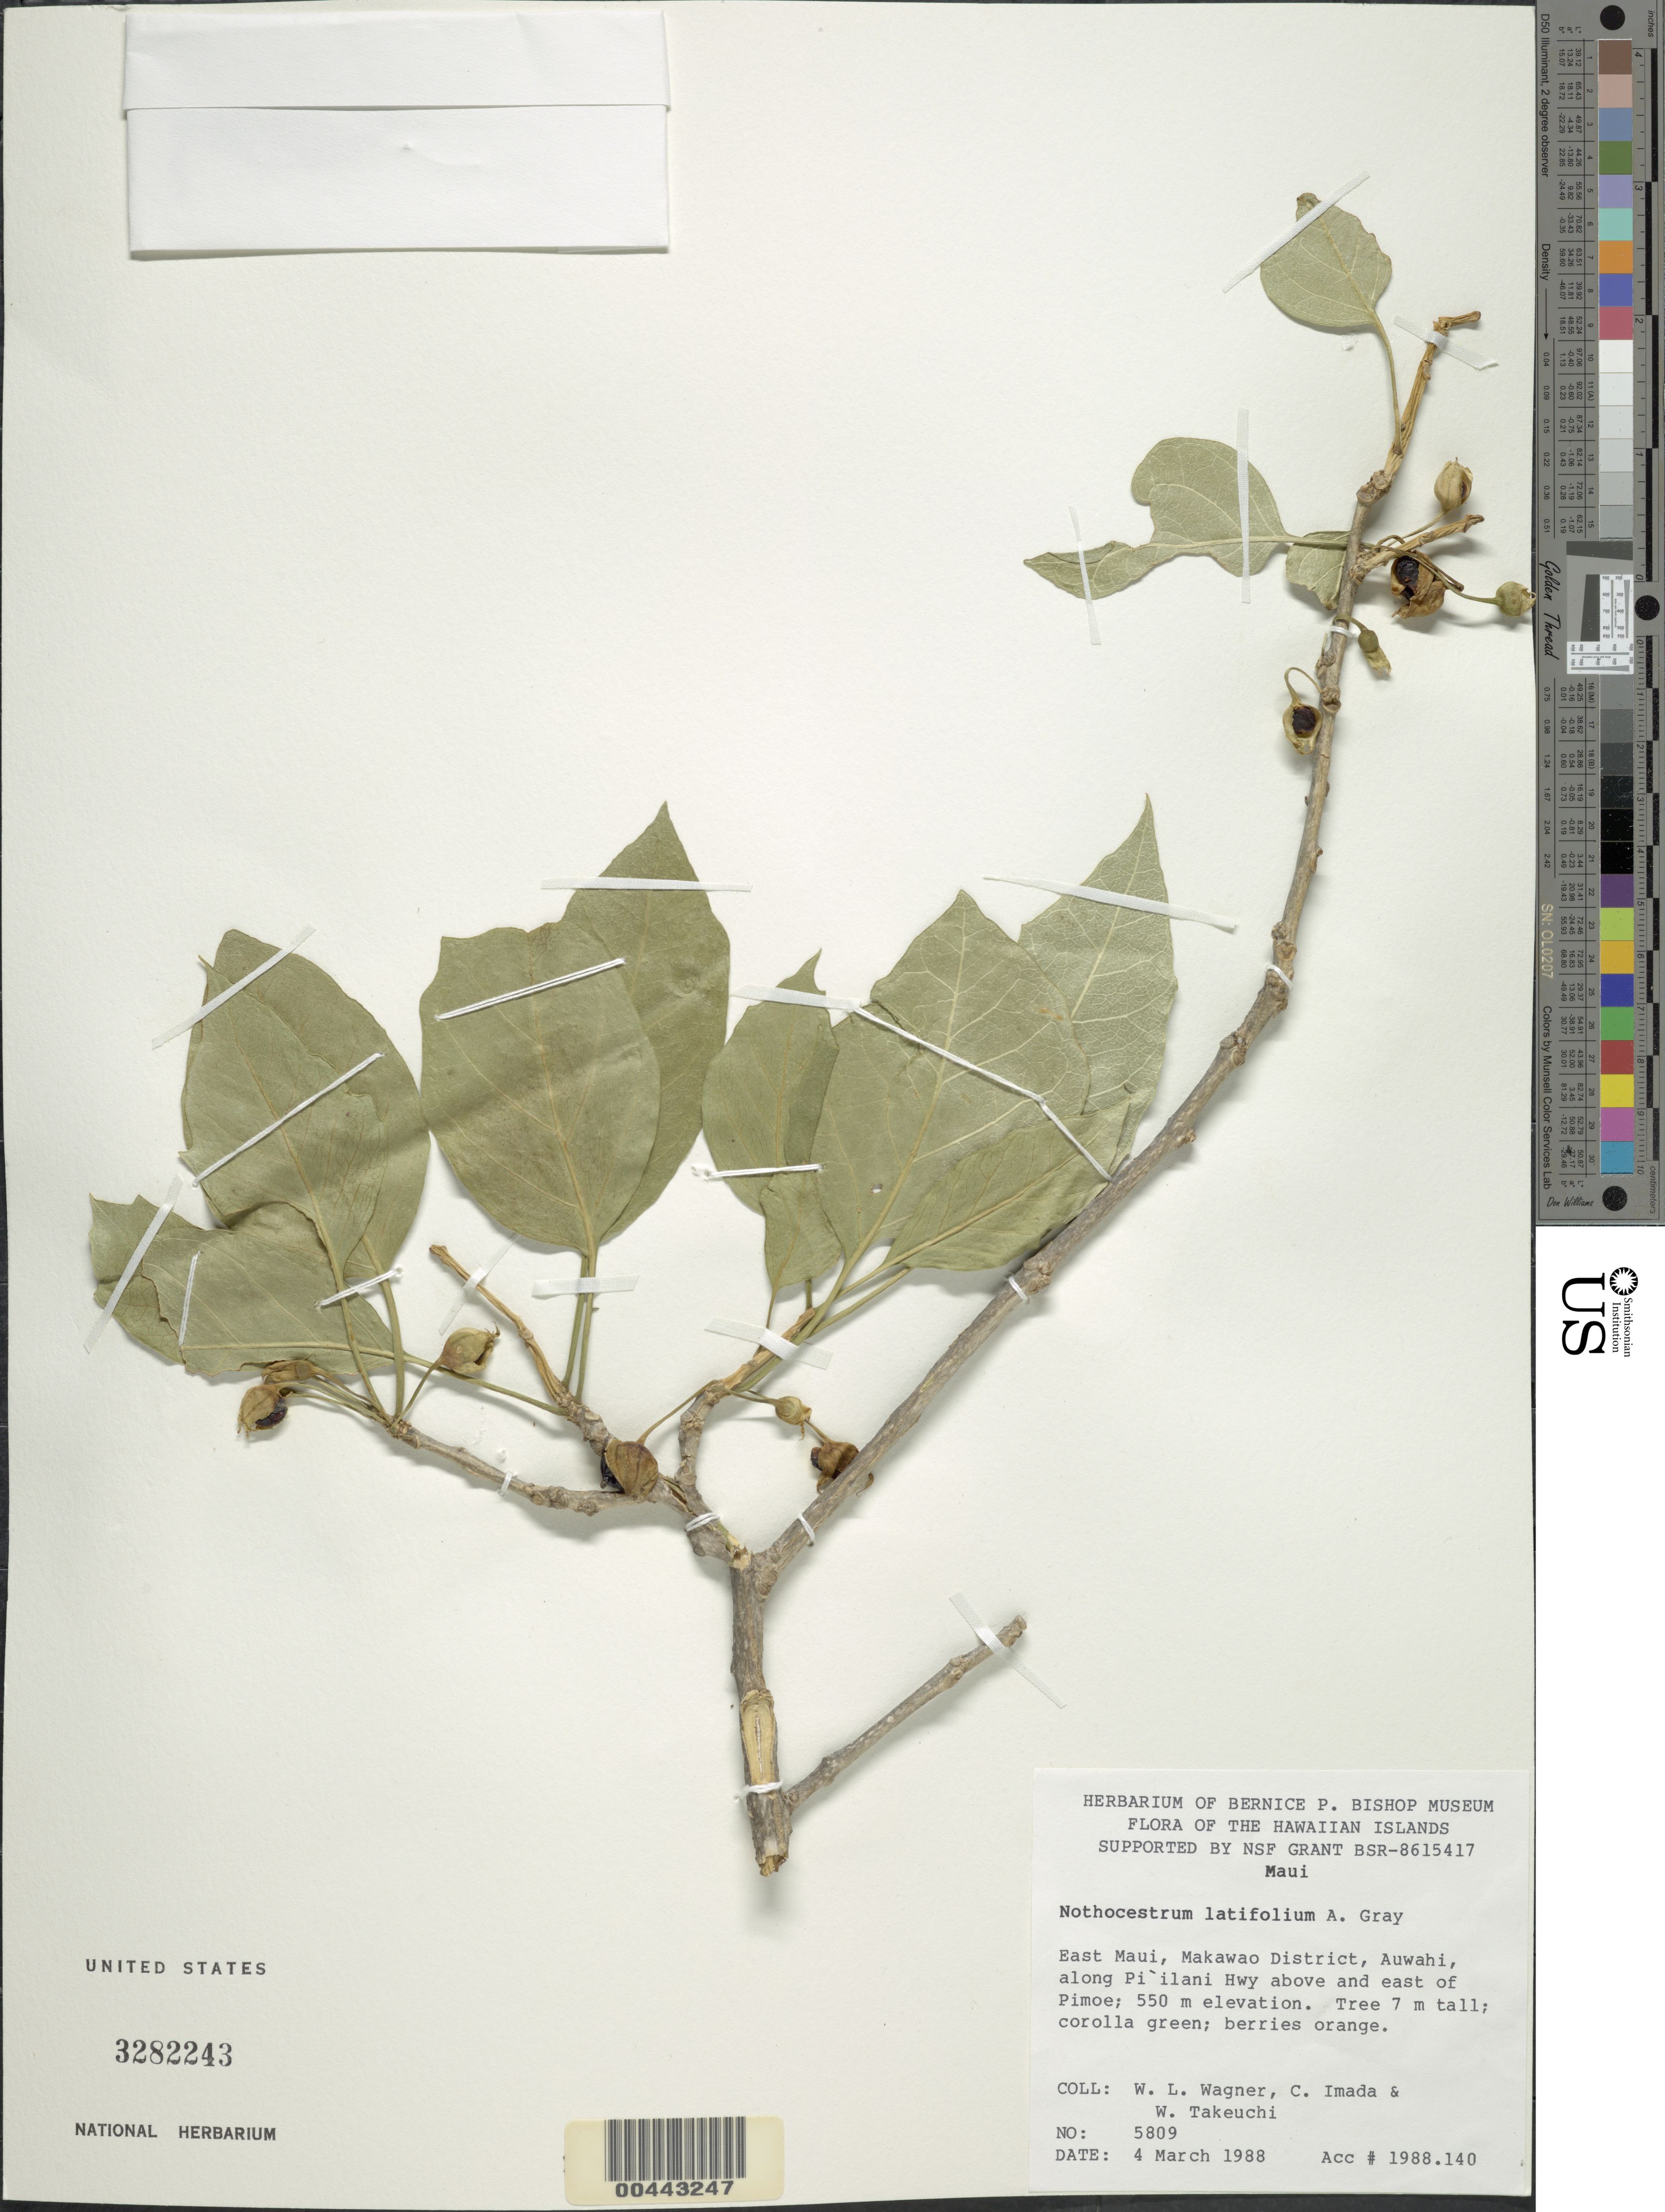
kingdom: Plantae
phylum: Tracheophyta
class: Magnoliopsida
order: Solanales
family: Solanaceae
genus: Nothocestrum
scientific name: Nothocestrum latifolium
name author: A. Gray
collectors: W. L. Wagner, C. Imada & W. N. Takeuchi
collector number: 5809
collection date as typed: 4 Mar 1988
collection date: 1988-03-04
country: United States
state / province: Hawaii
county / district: Maui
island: Maui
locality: E Maui, Makawao District, Auwahi, along Pi'ilani Hwy above and E of Pimoe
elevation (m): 550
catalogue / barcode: US 3282243